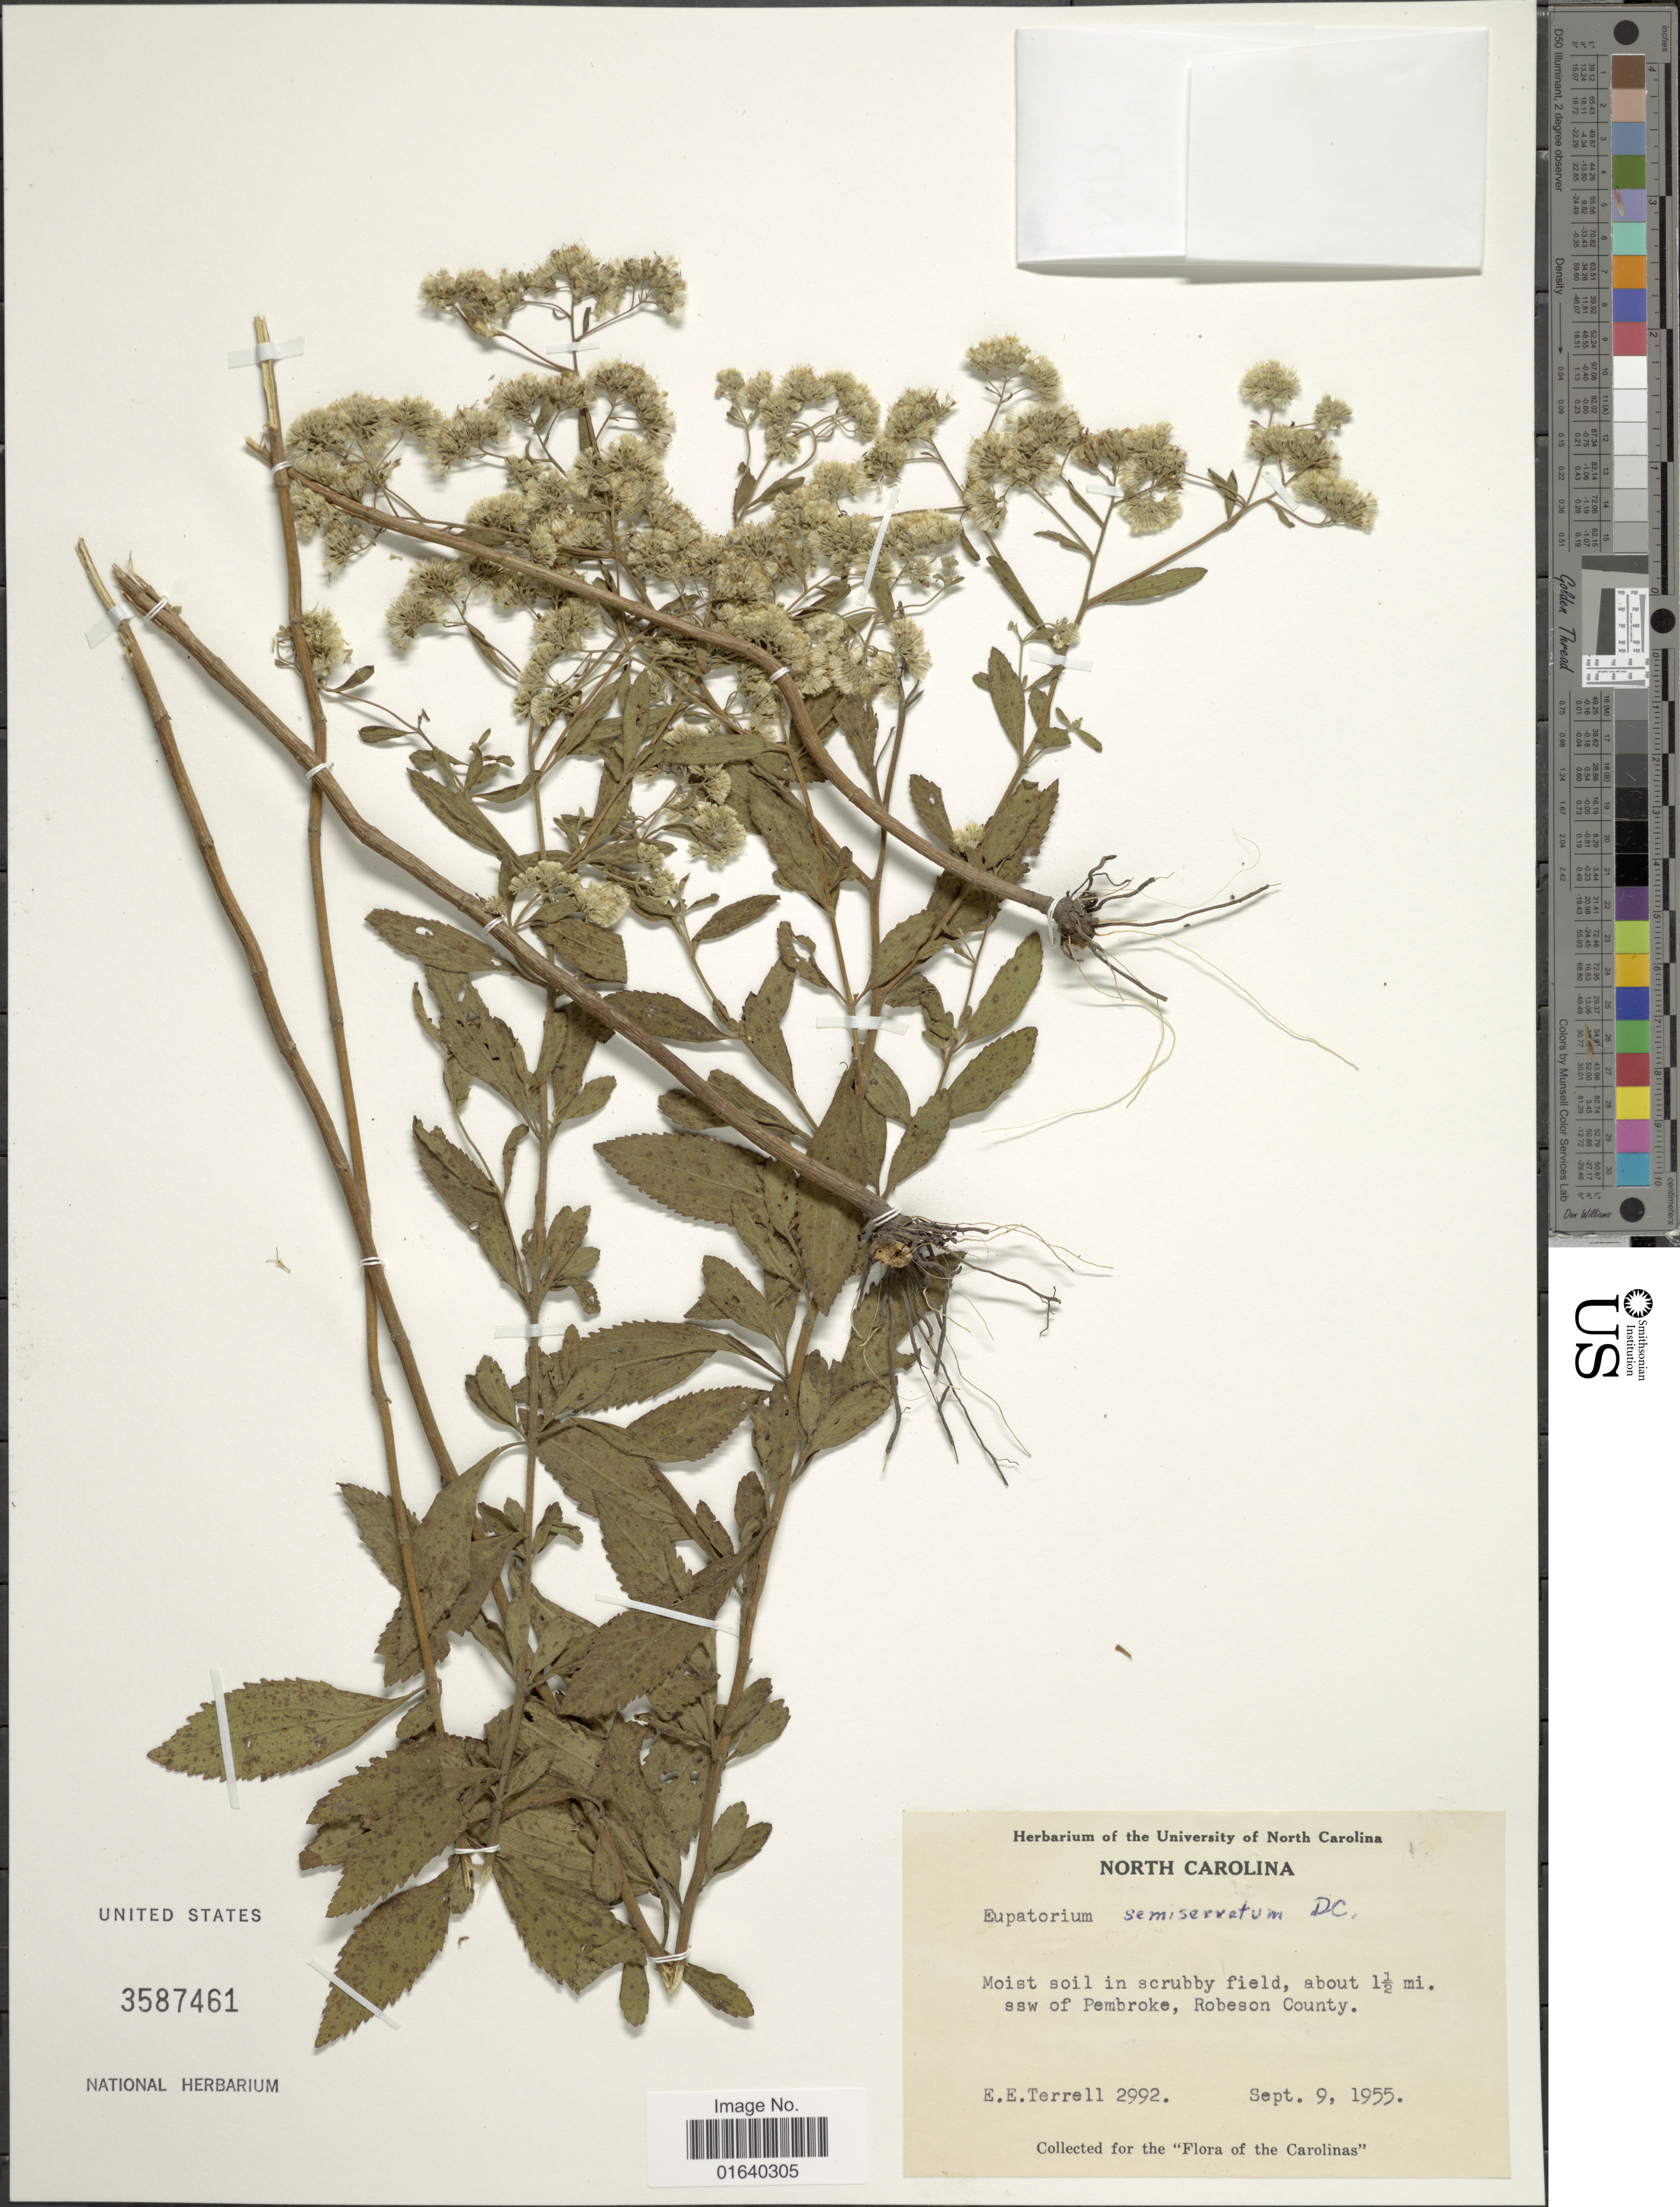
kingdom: Plantae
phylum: Tracheophyta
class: Magnoliopsida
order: Asterales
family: Asteraceae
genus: Eupatorium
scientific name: Eupatorium semiserratum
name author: DC.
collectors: E. E. Terrell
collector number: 2992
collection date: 1955-09-09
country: United States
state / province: North Carolina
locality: Moist soil in scrubby field, about 1½ mi. ssw of Pembroke, Robeson County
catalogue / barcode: US 3587461